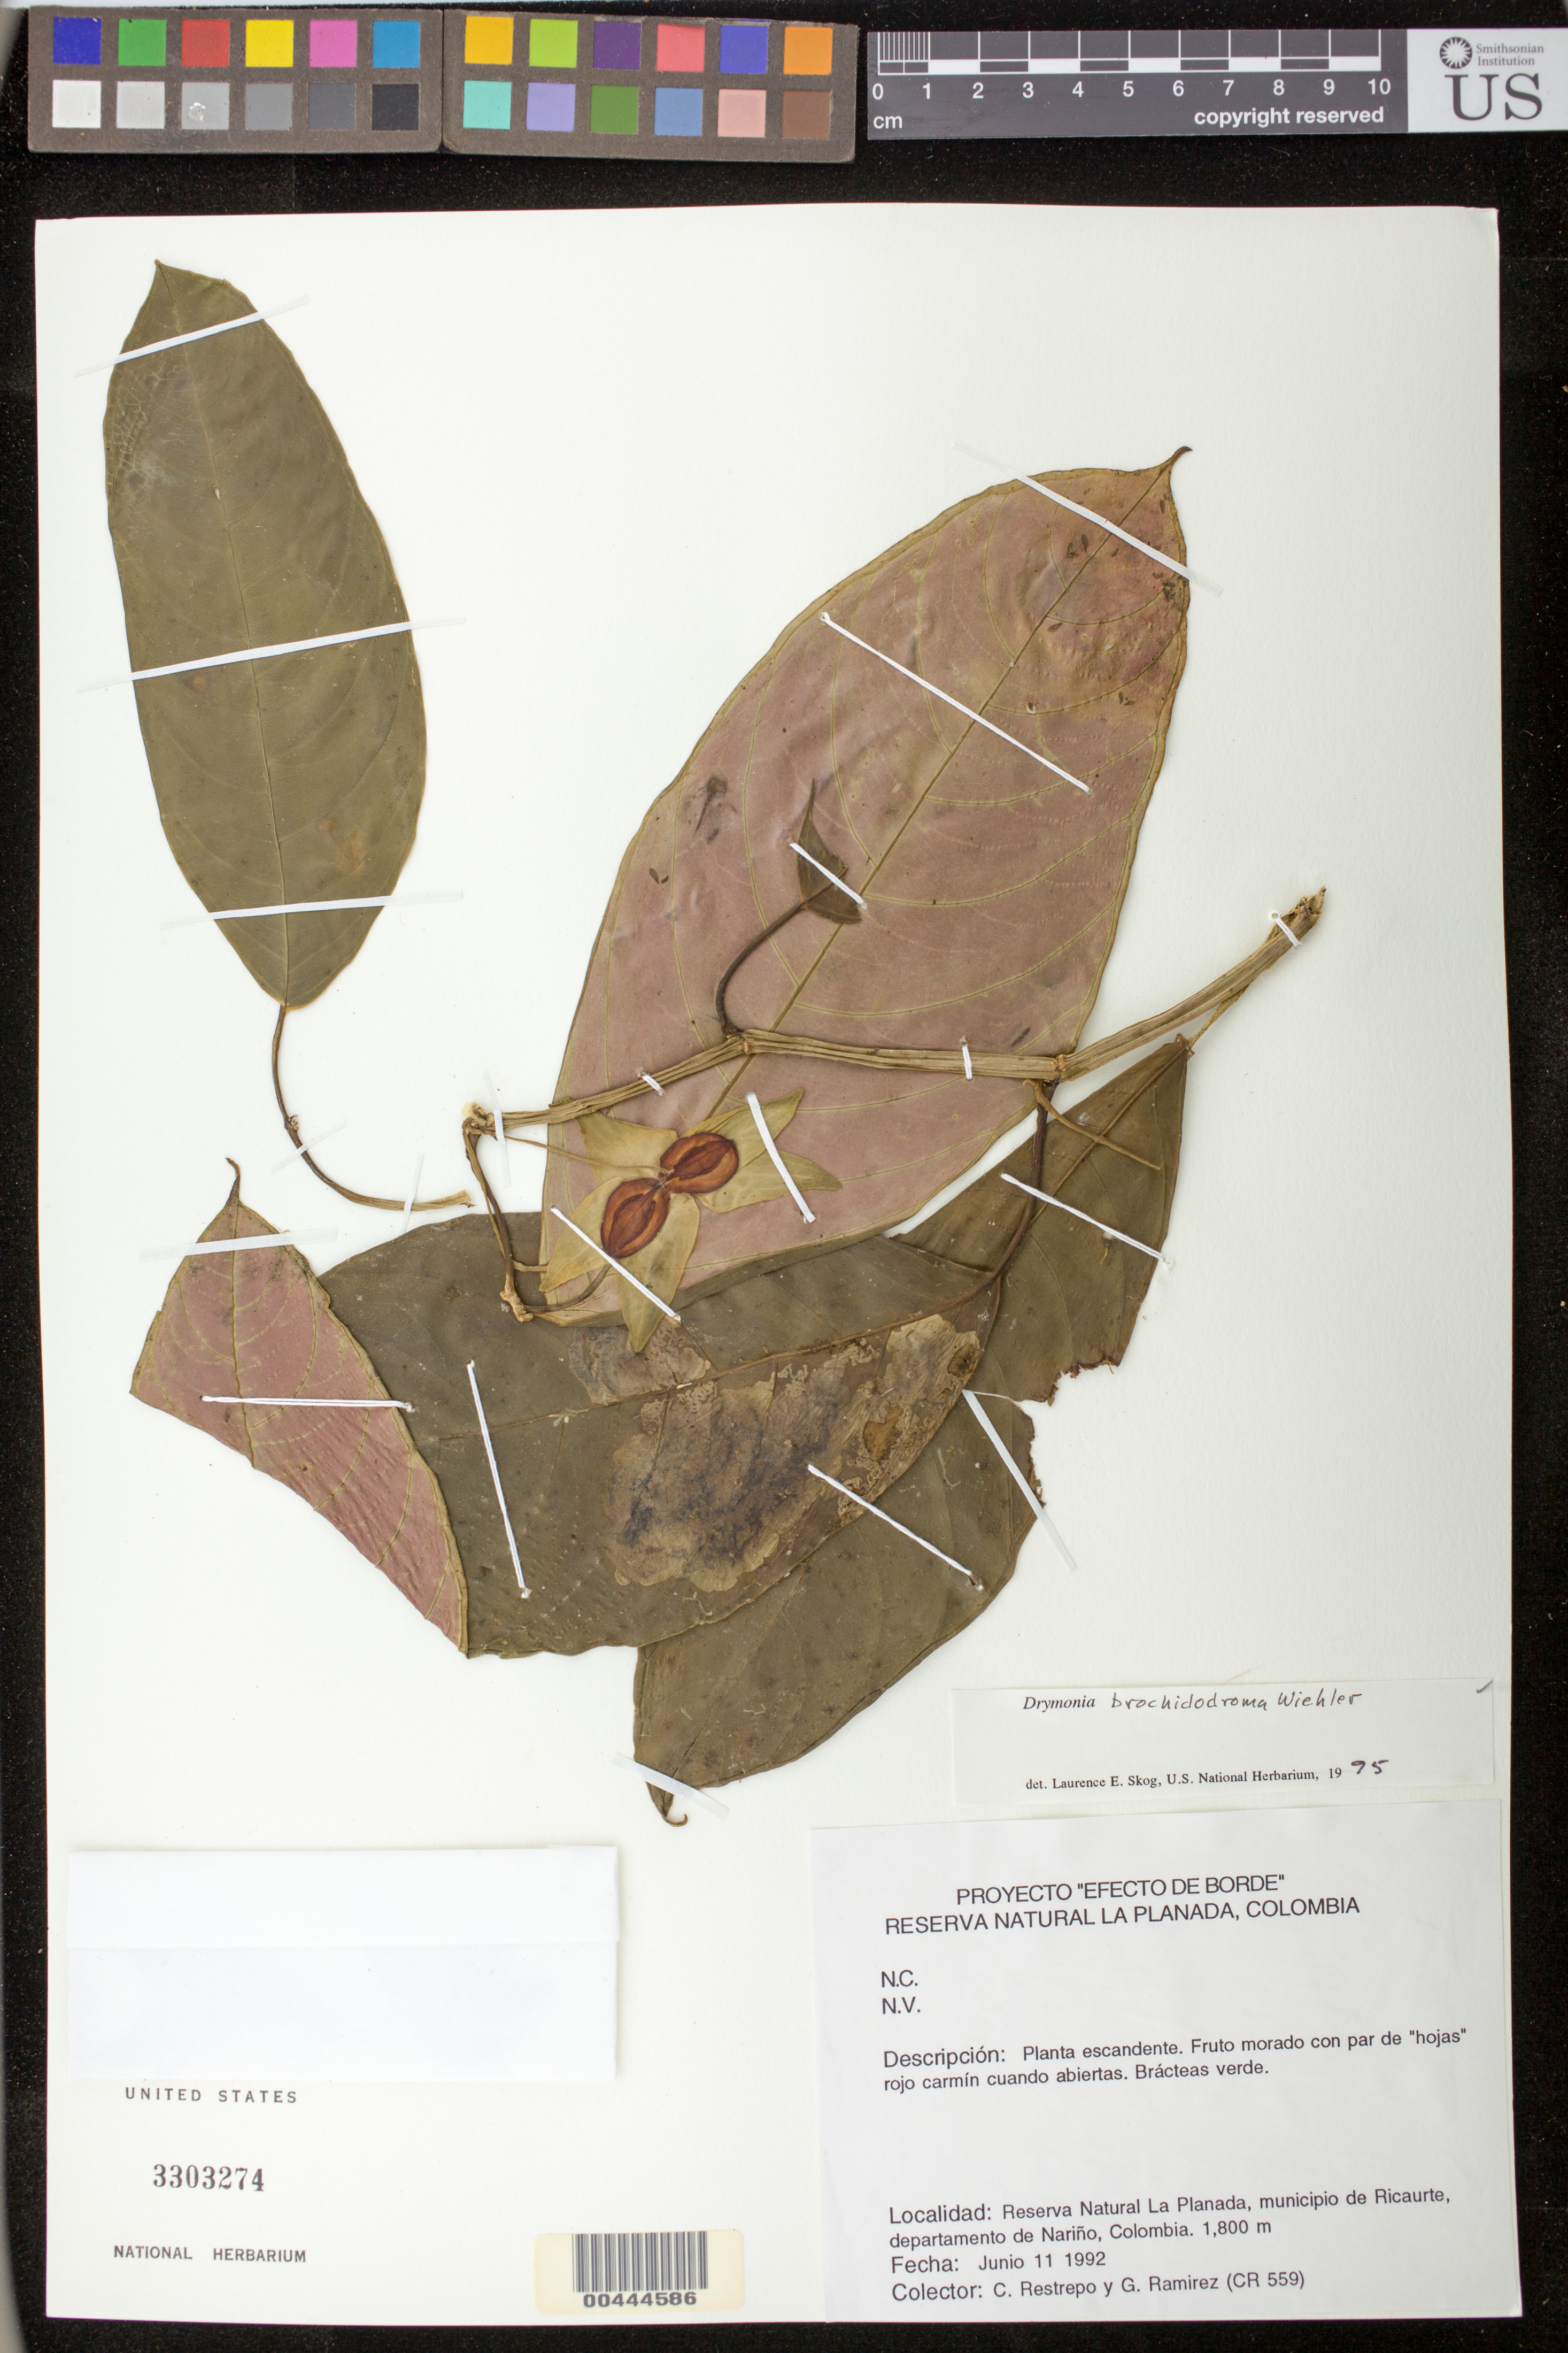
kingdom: Plantae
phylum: Tracheophyta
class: Magnoliopsida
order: Lamiales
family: Gesneriaceae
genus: Drymonia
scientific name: Drymonia sp.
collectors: C. Restrepo & et al.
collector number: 559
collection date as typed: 11 Jun 1992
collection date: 1992-06-11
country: Colombia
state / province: Nariño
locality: La Planada Natural Reserve, Ricaurte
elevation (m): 1800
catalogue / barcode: US 3303274